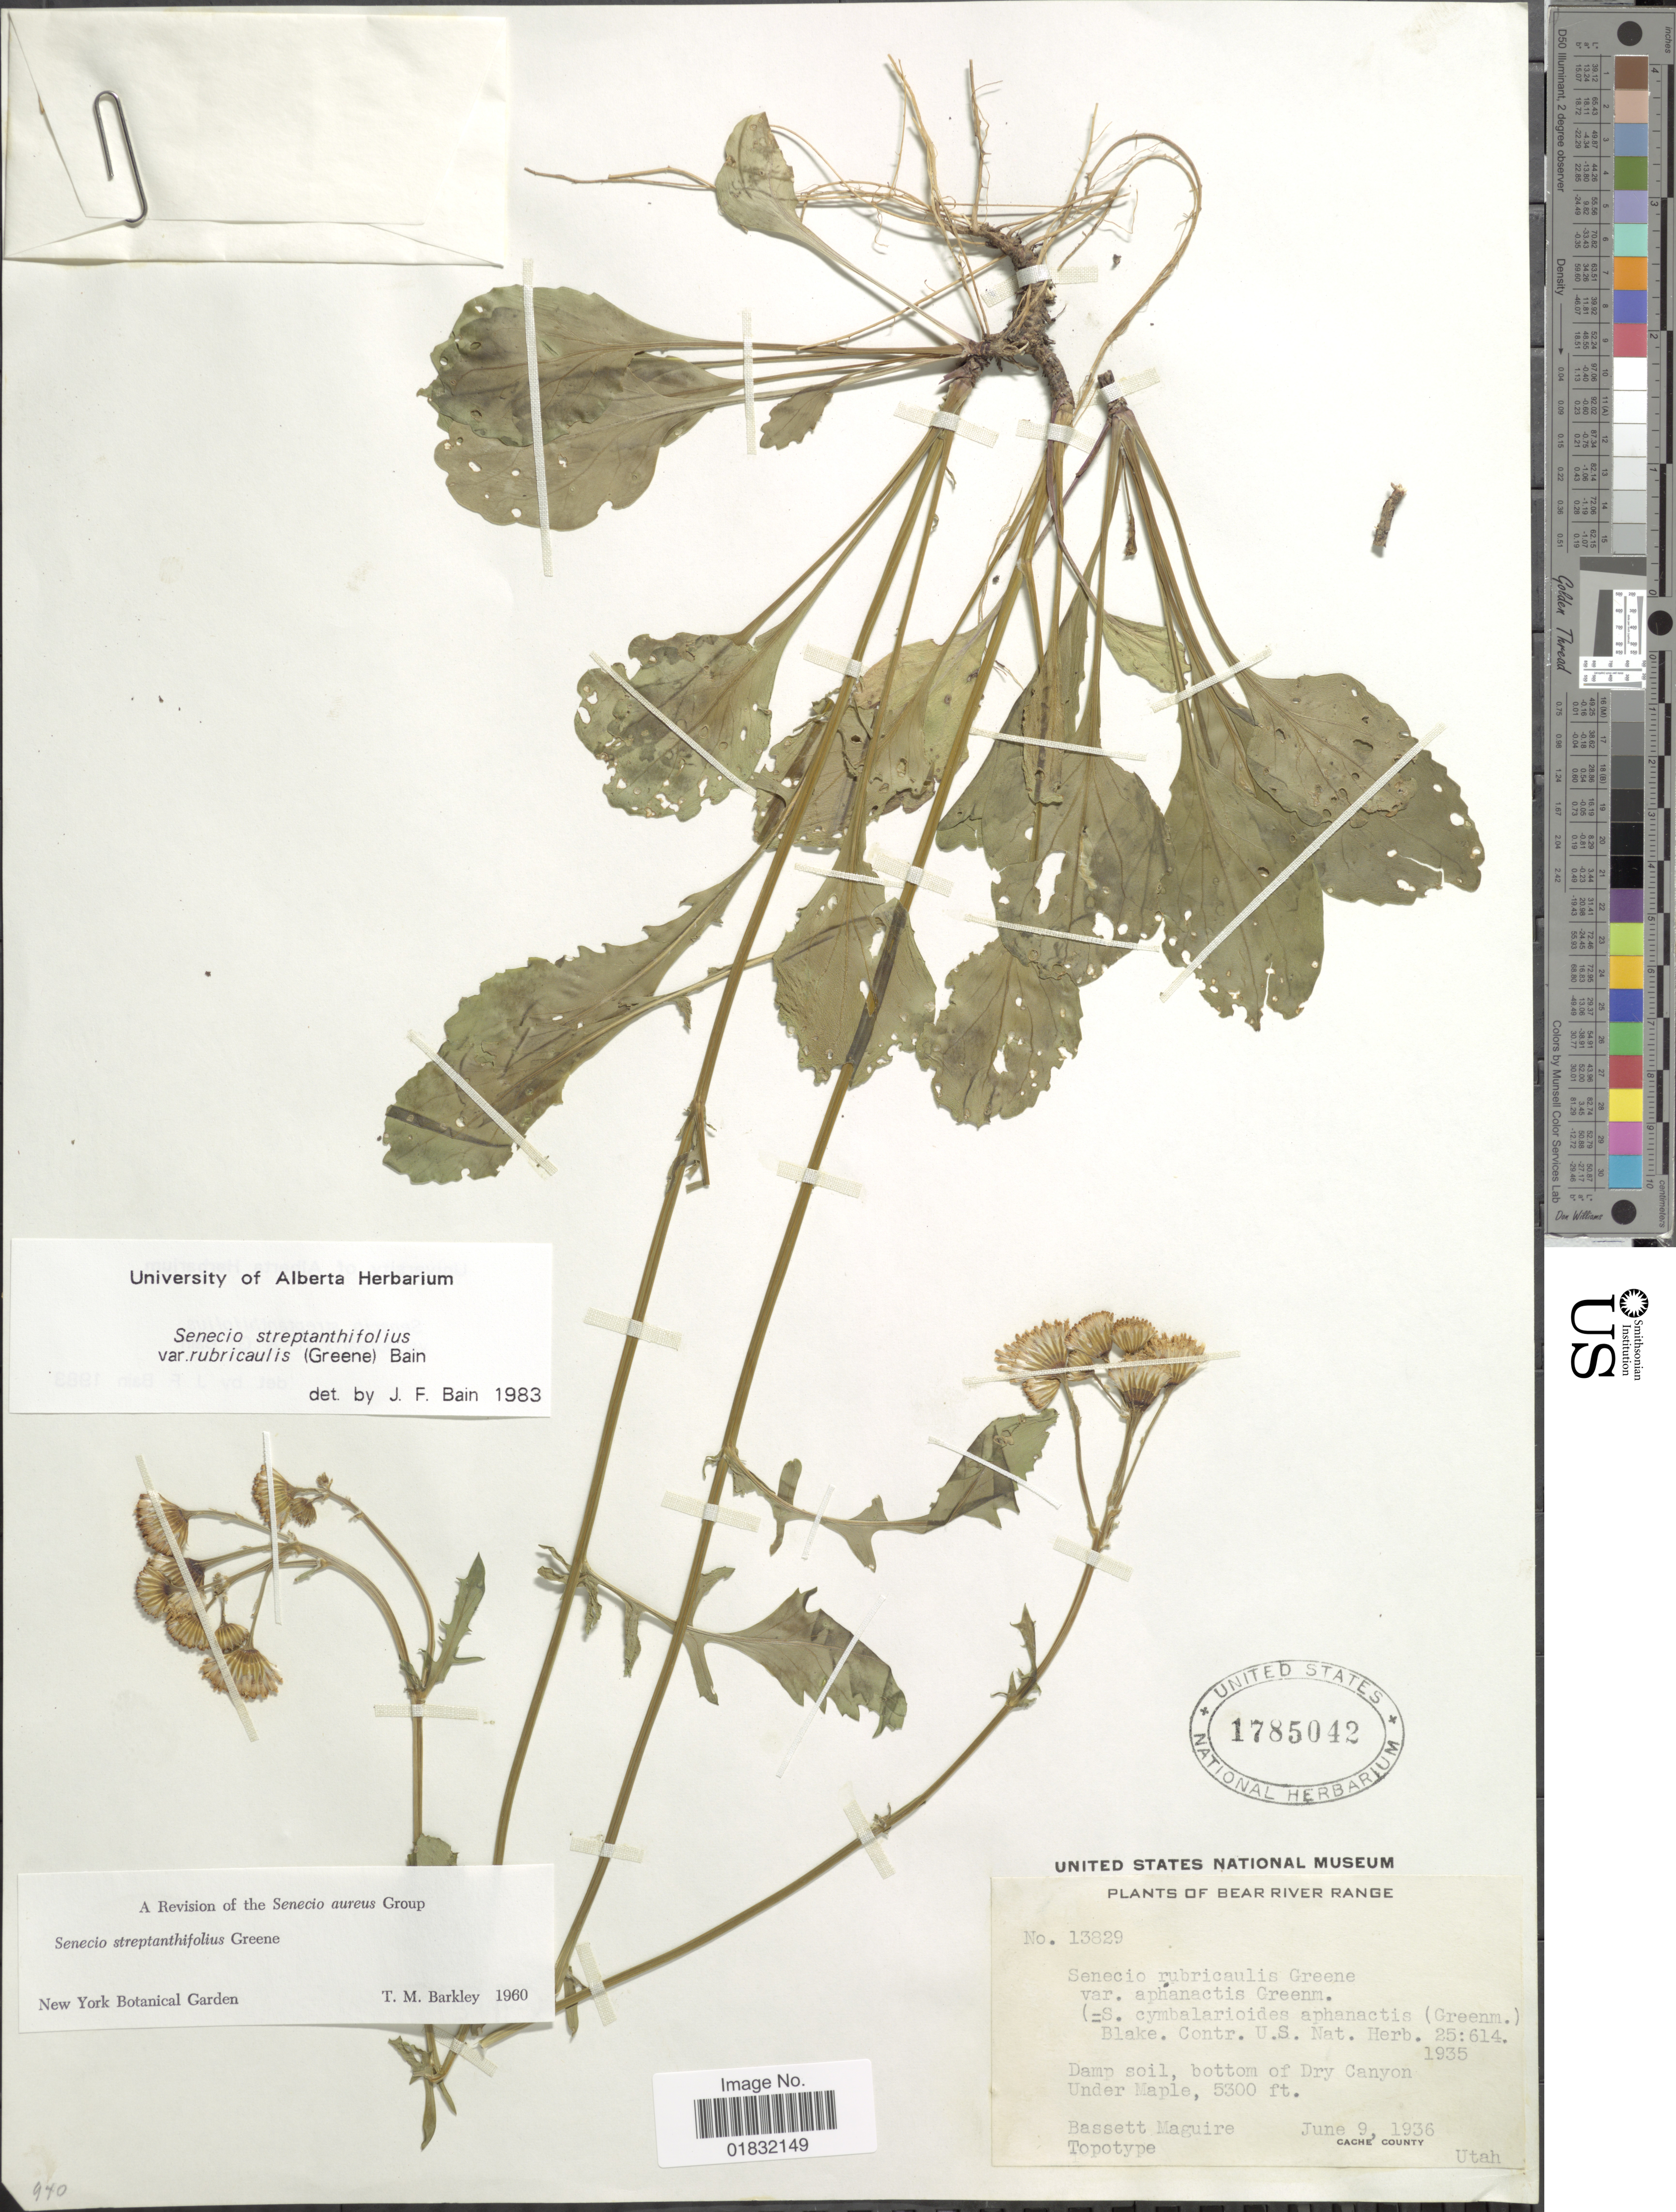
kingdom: Plantae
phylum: Tracheophyta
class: Magnoliopsida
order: Asterales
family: Asteraceae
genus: Packera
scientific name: Packera streptanthifolia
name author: (Greene) W.A. Weber & Á. Löve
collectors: B. Maguire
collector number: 13829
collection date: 1936-06-09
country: United States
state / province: Utah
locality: Bear River Range, Damp soil, bottom of Dry Canyon Under Maple, Cache County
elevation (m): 1615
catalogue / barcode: US 1785042